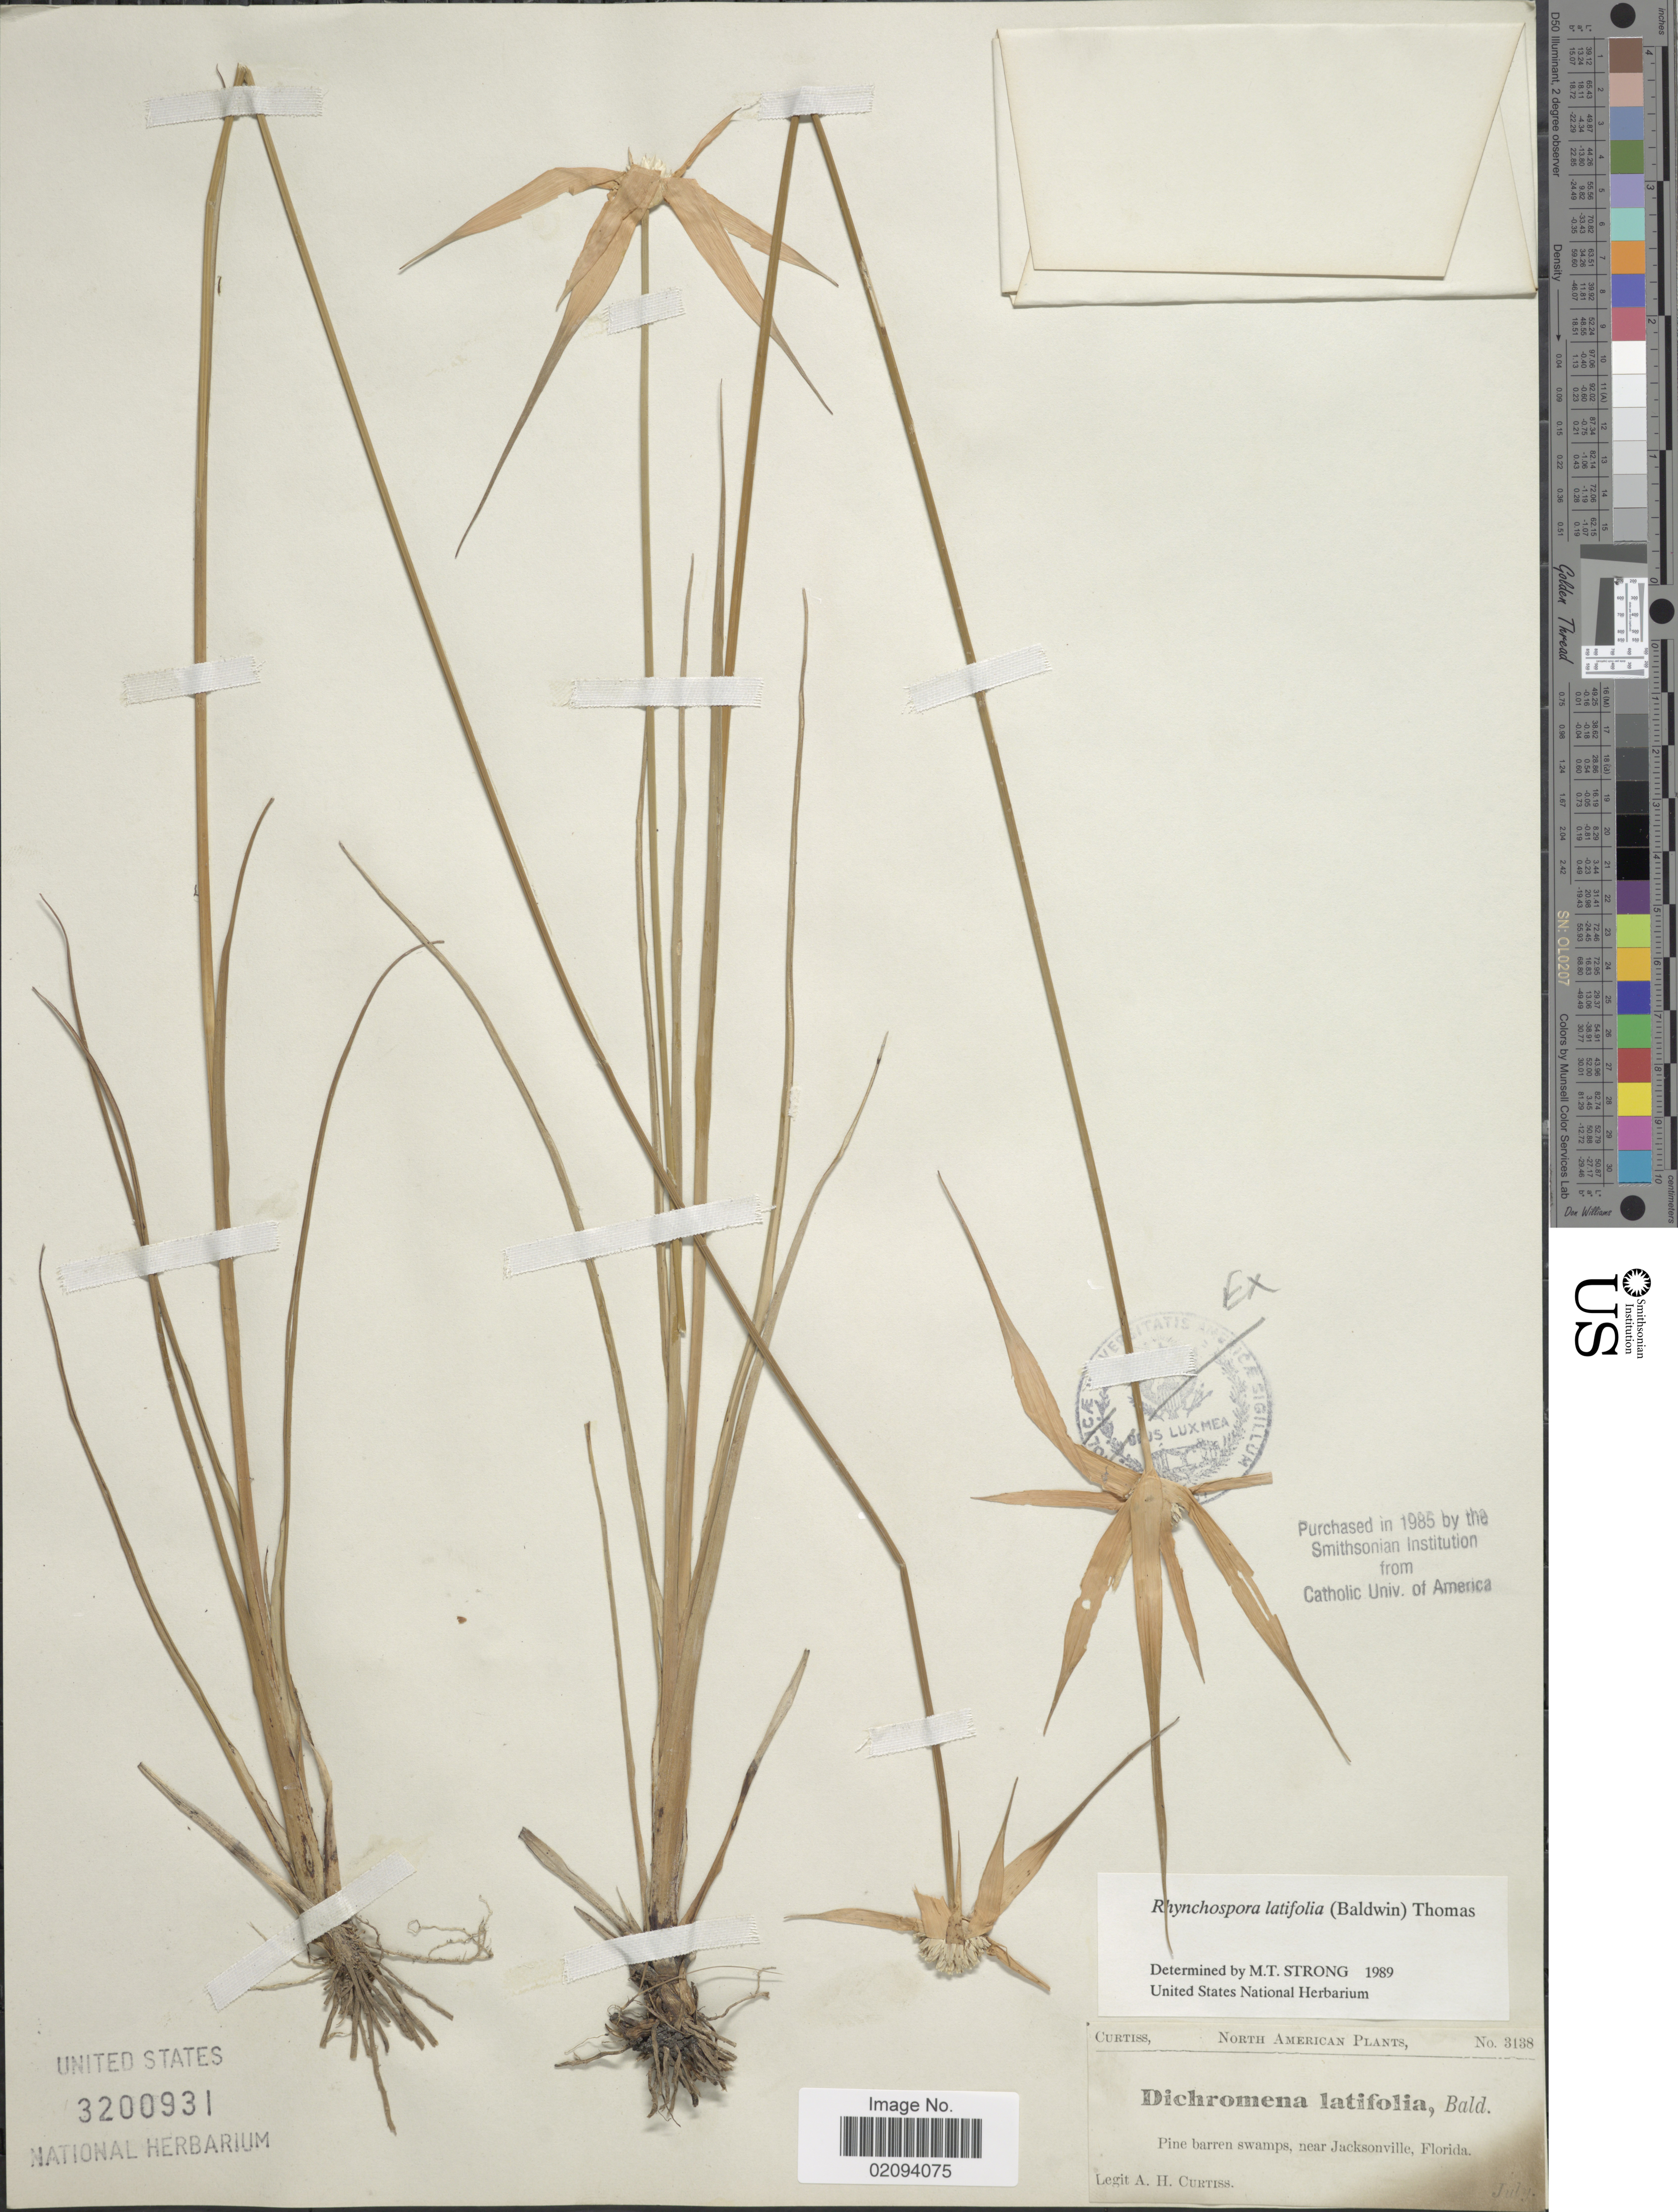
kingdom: Plantae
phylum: Tracheophyta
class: Liliopsida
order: Poales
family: Cyperaceae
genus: Rhynchospora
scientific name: Rhynchospora latifolia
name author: (Baldwin ex Elliott) W.W. Thomas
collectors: A. H. Curtiss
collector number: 3138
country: United States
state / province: Florida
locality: Pine barren swamps, near Jacksonville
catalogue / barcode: US 3200931